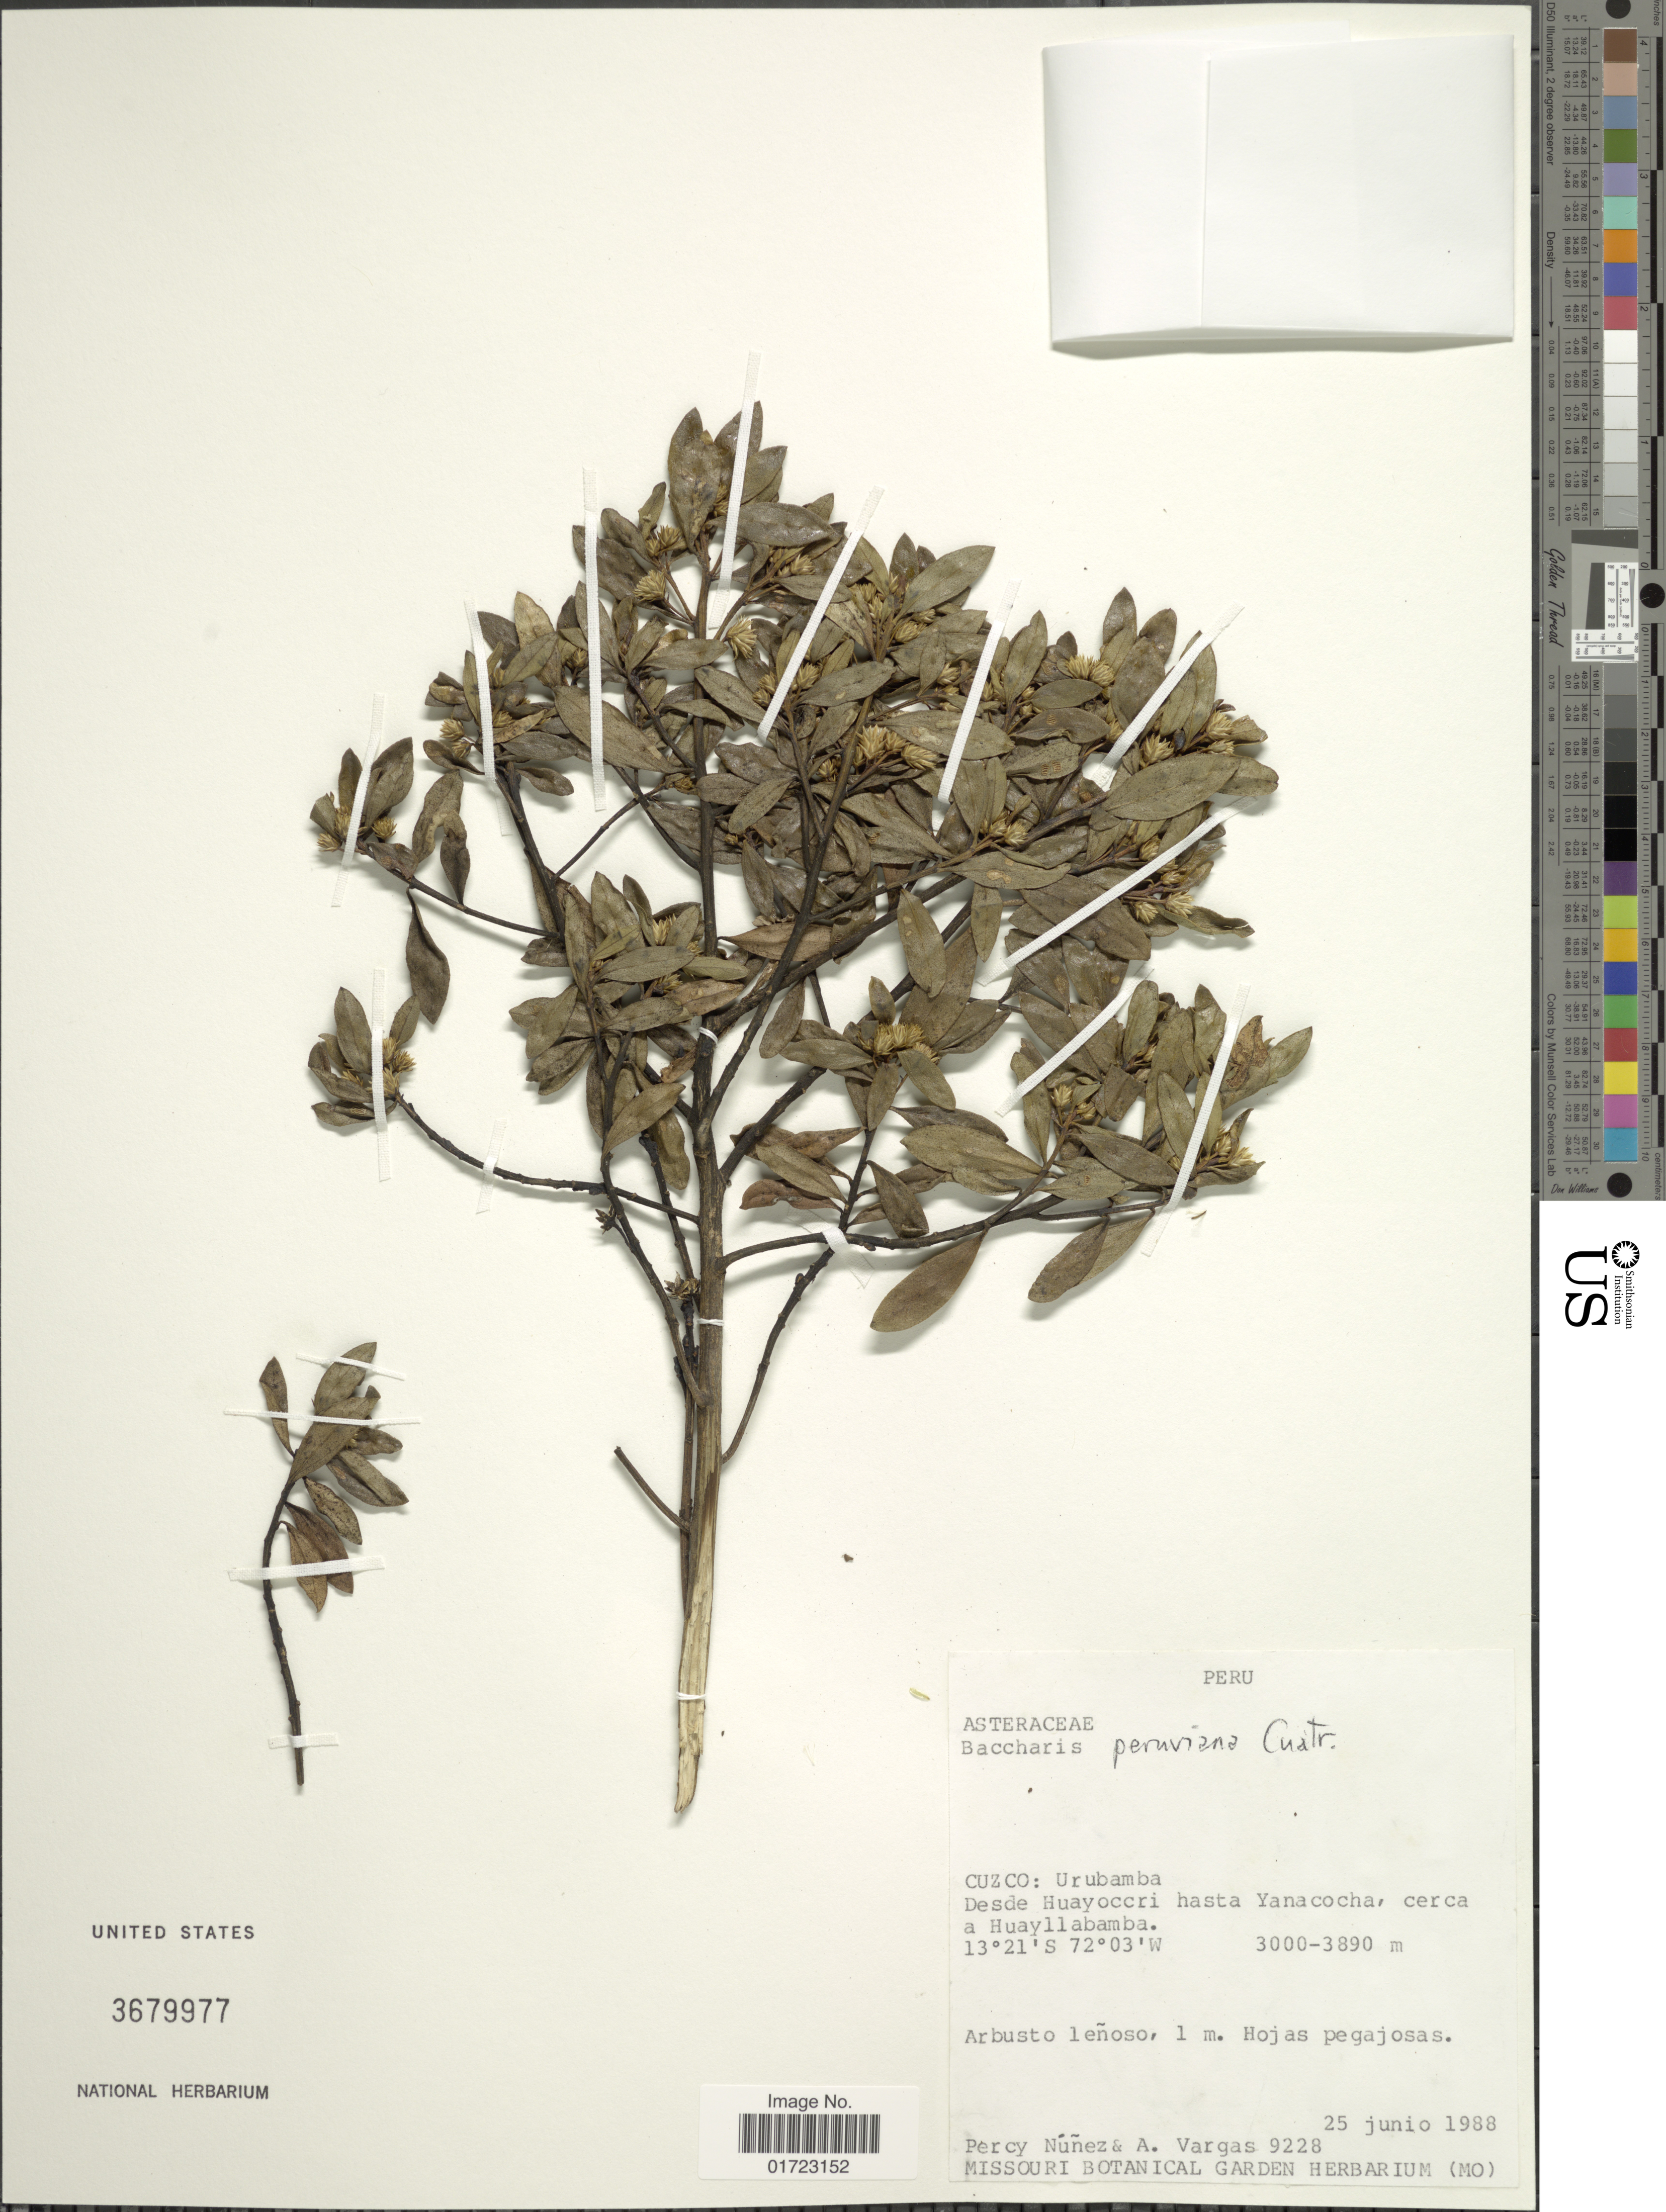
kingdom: Plantae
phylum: Tracheophyta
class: Magnoliopsida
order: Asterales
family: Asteraceae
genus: Baccharis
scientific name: Baccharis peruviana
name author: Cuatrec.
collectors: P. Nuñez V. & A. Vargas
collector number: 9228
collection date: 1988-06-25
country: Peru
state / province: Cusco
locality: Urubamba. Desde Huayoccori hasta Yanacocha, cerca Huallabamba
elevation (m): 3000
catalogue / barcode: US 3679977